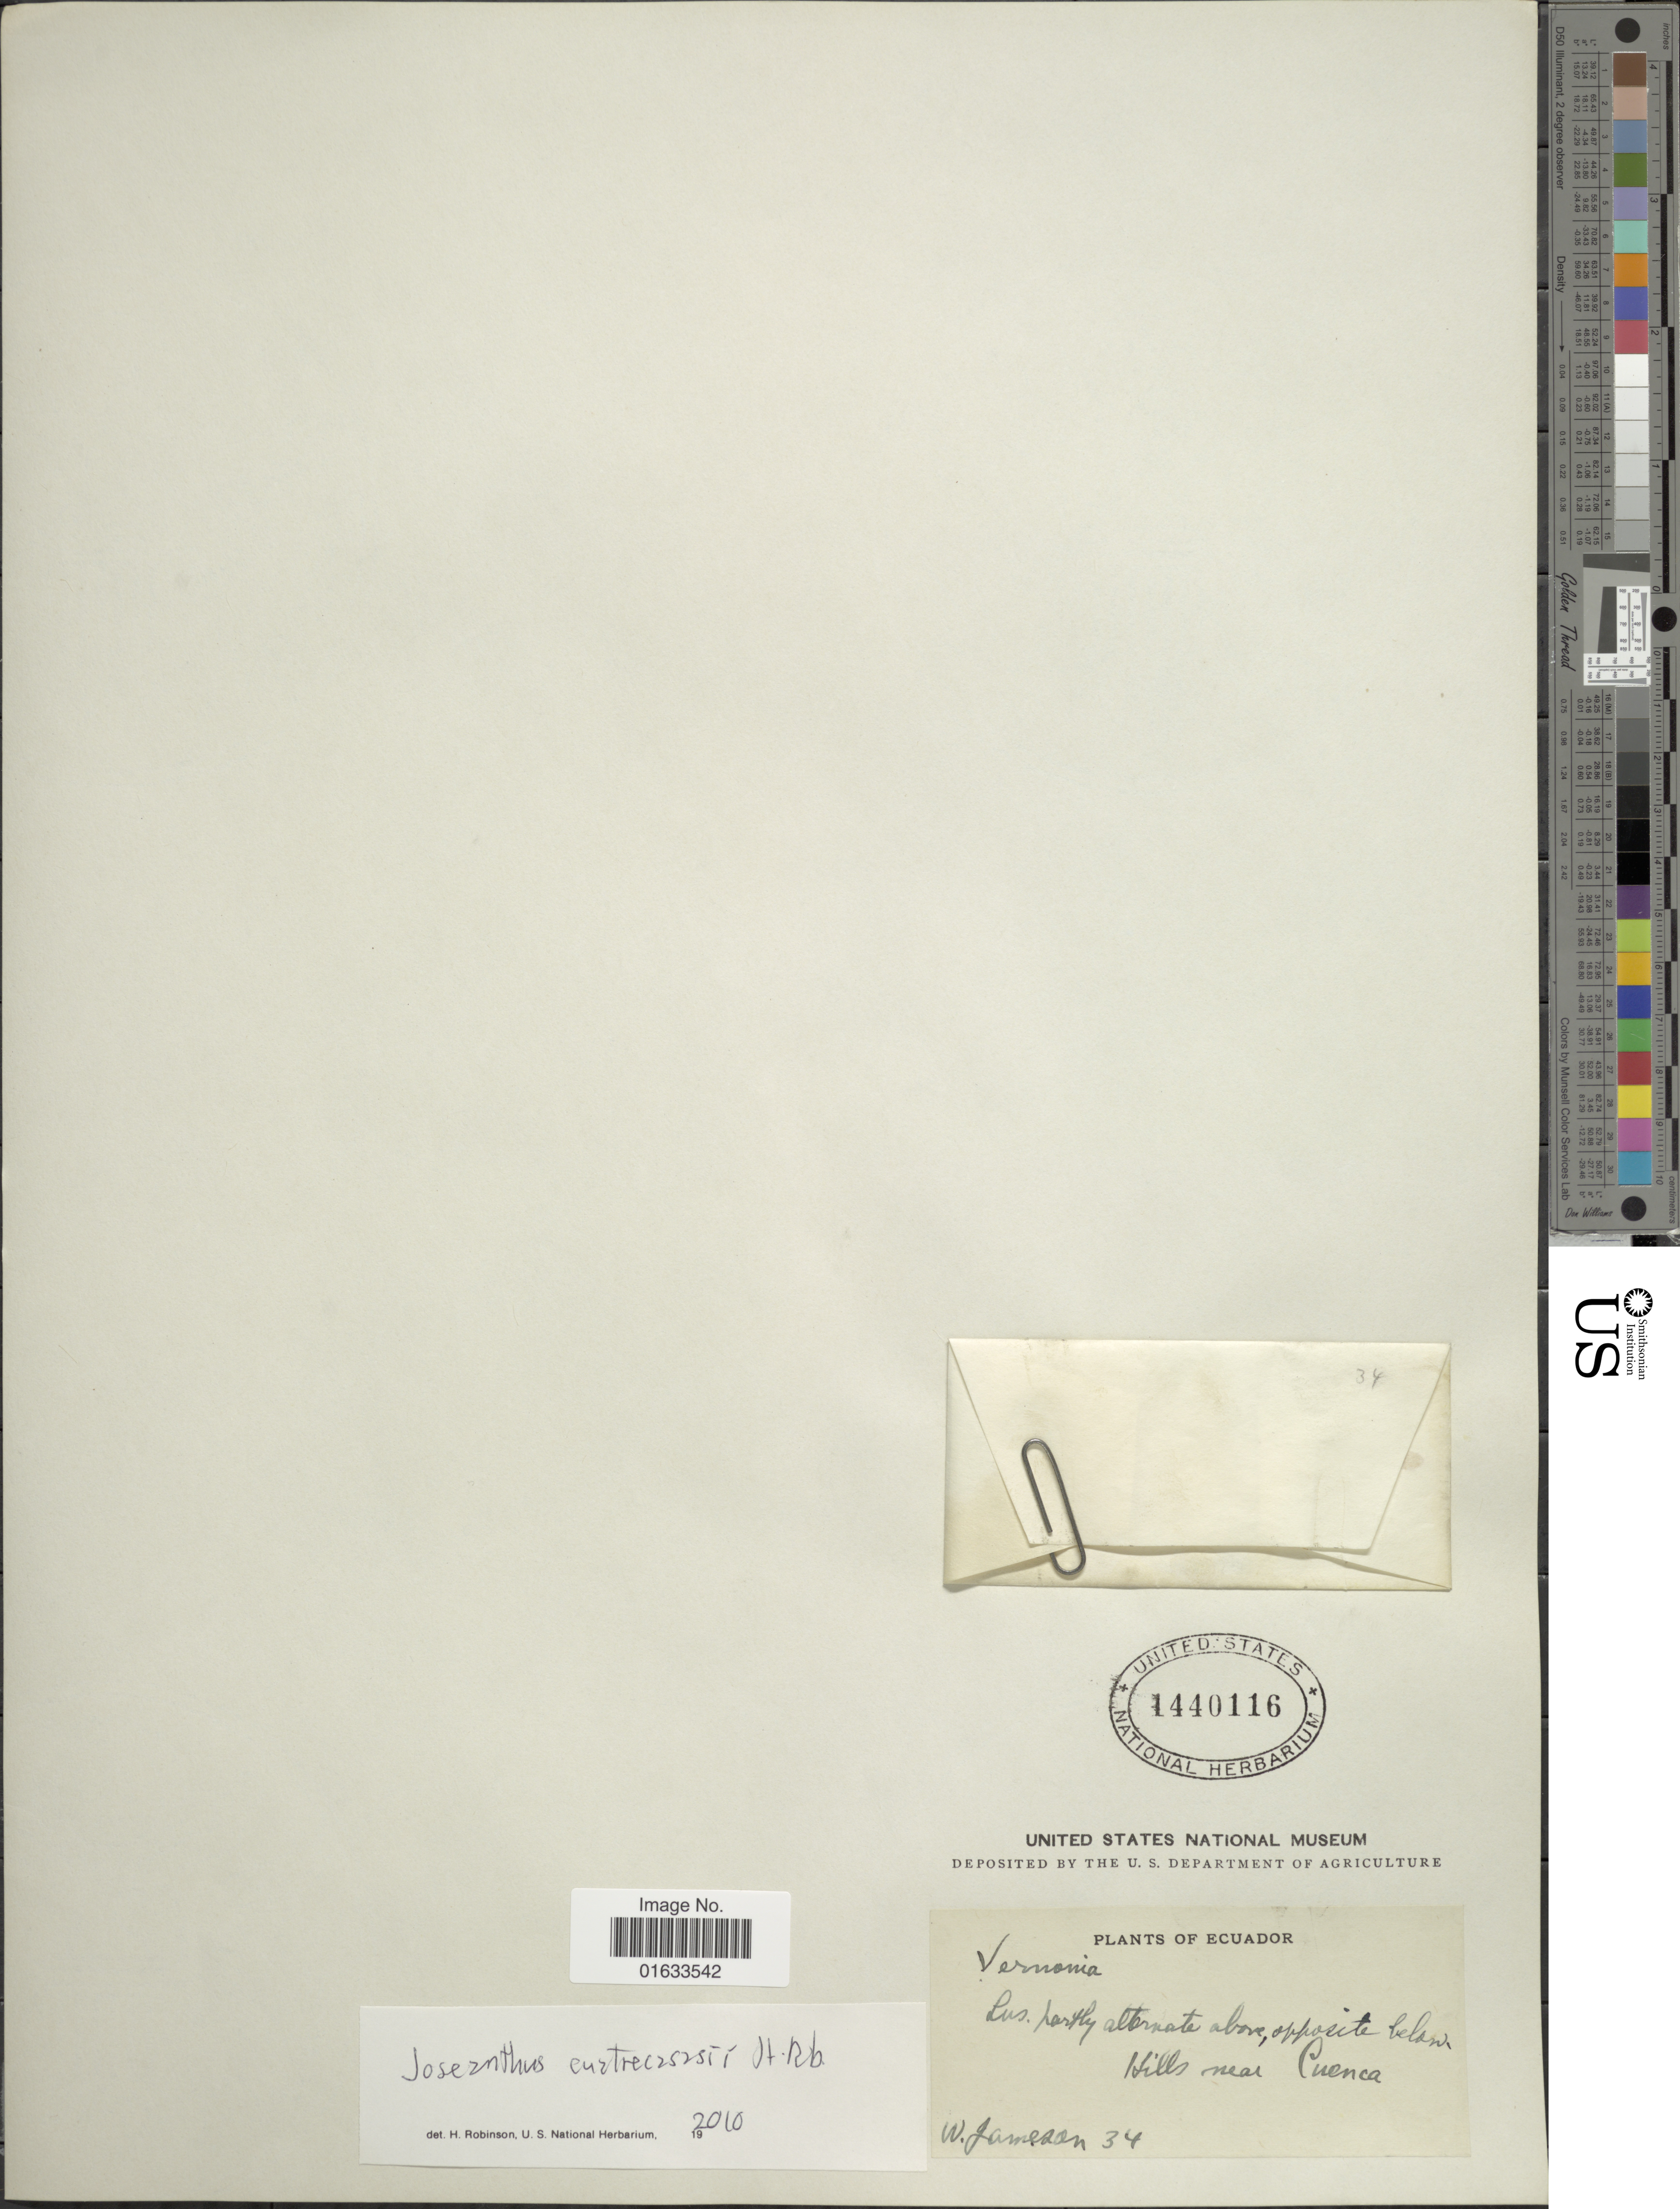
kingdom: Plantae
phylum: Tracheophyta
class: Magnoliopsida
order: Asterales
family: Asteraceae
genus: Joseanthus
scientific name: Joseanthus cuatrecasasii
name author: H. Rob.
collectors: W. Jameson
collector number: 34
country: Ecuador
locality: Hills near Cuenca.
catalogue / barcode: US 1440116